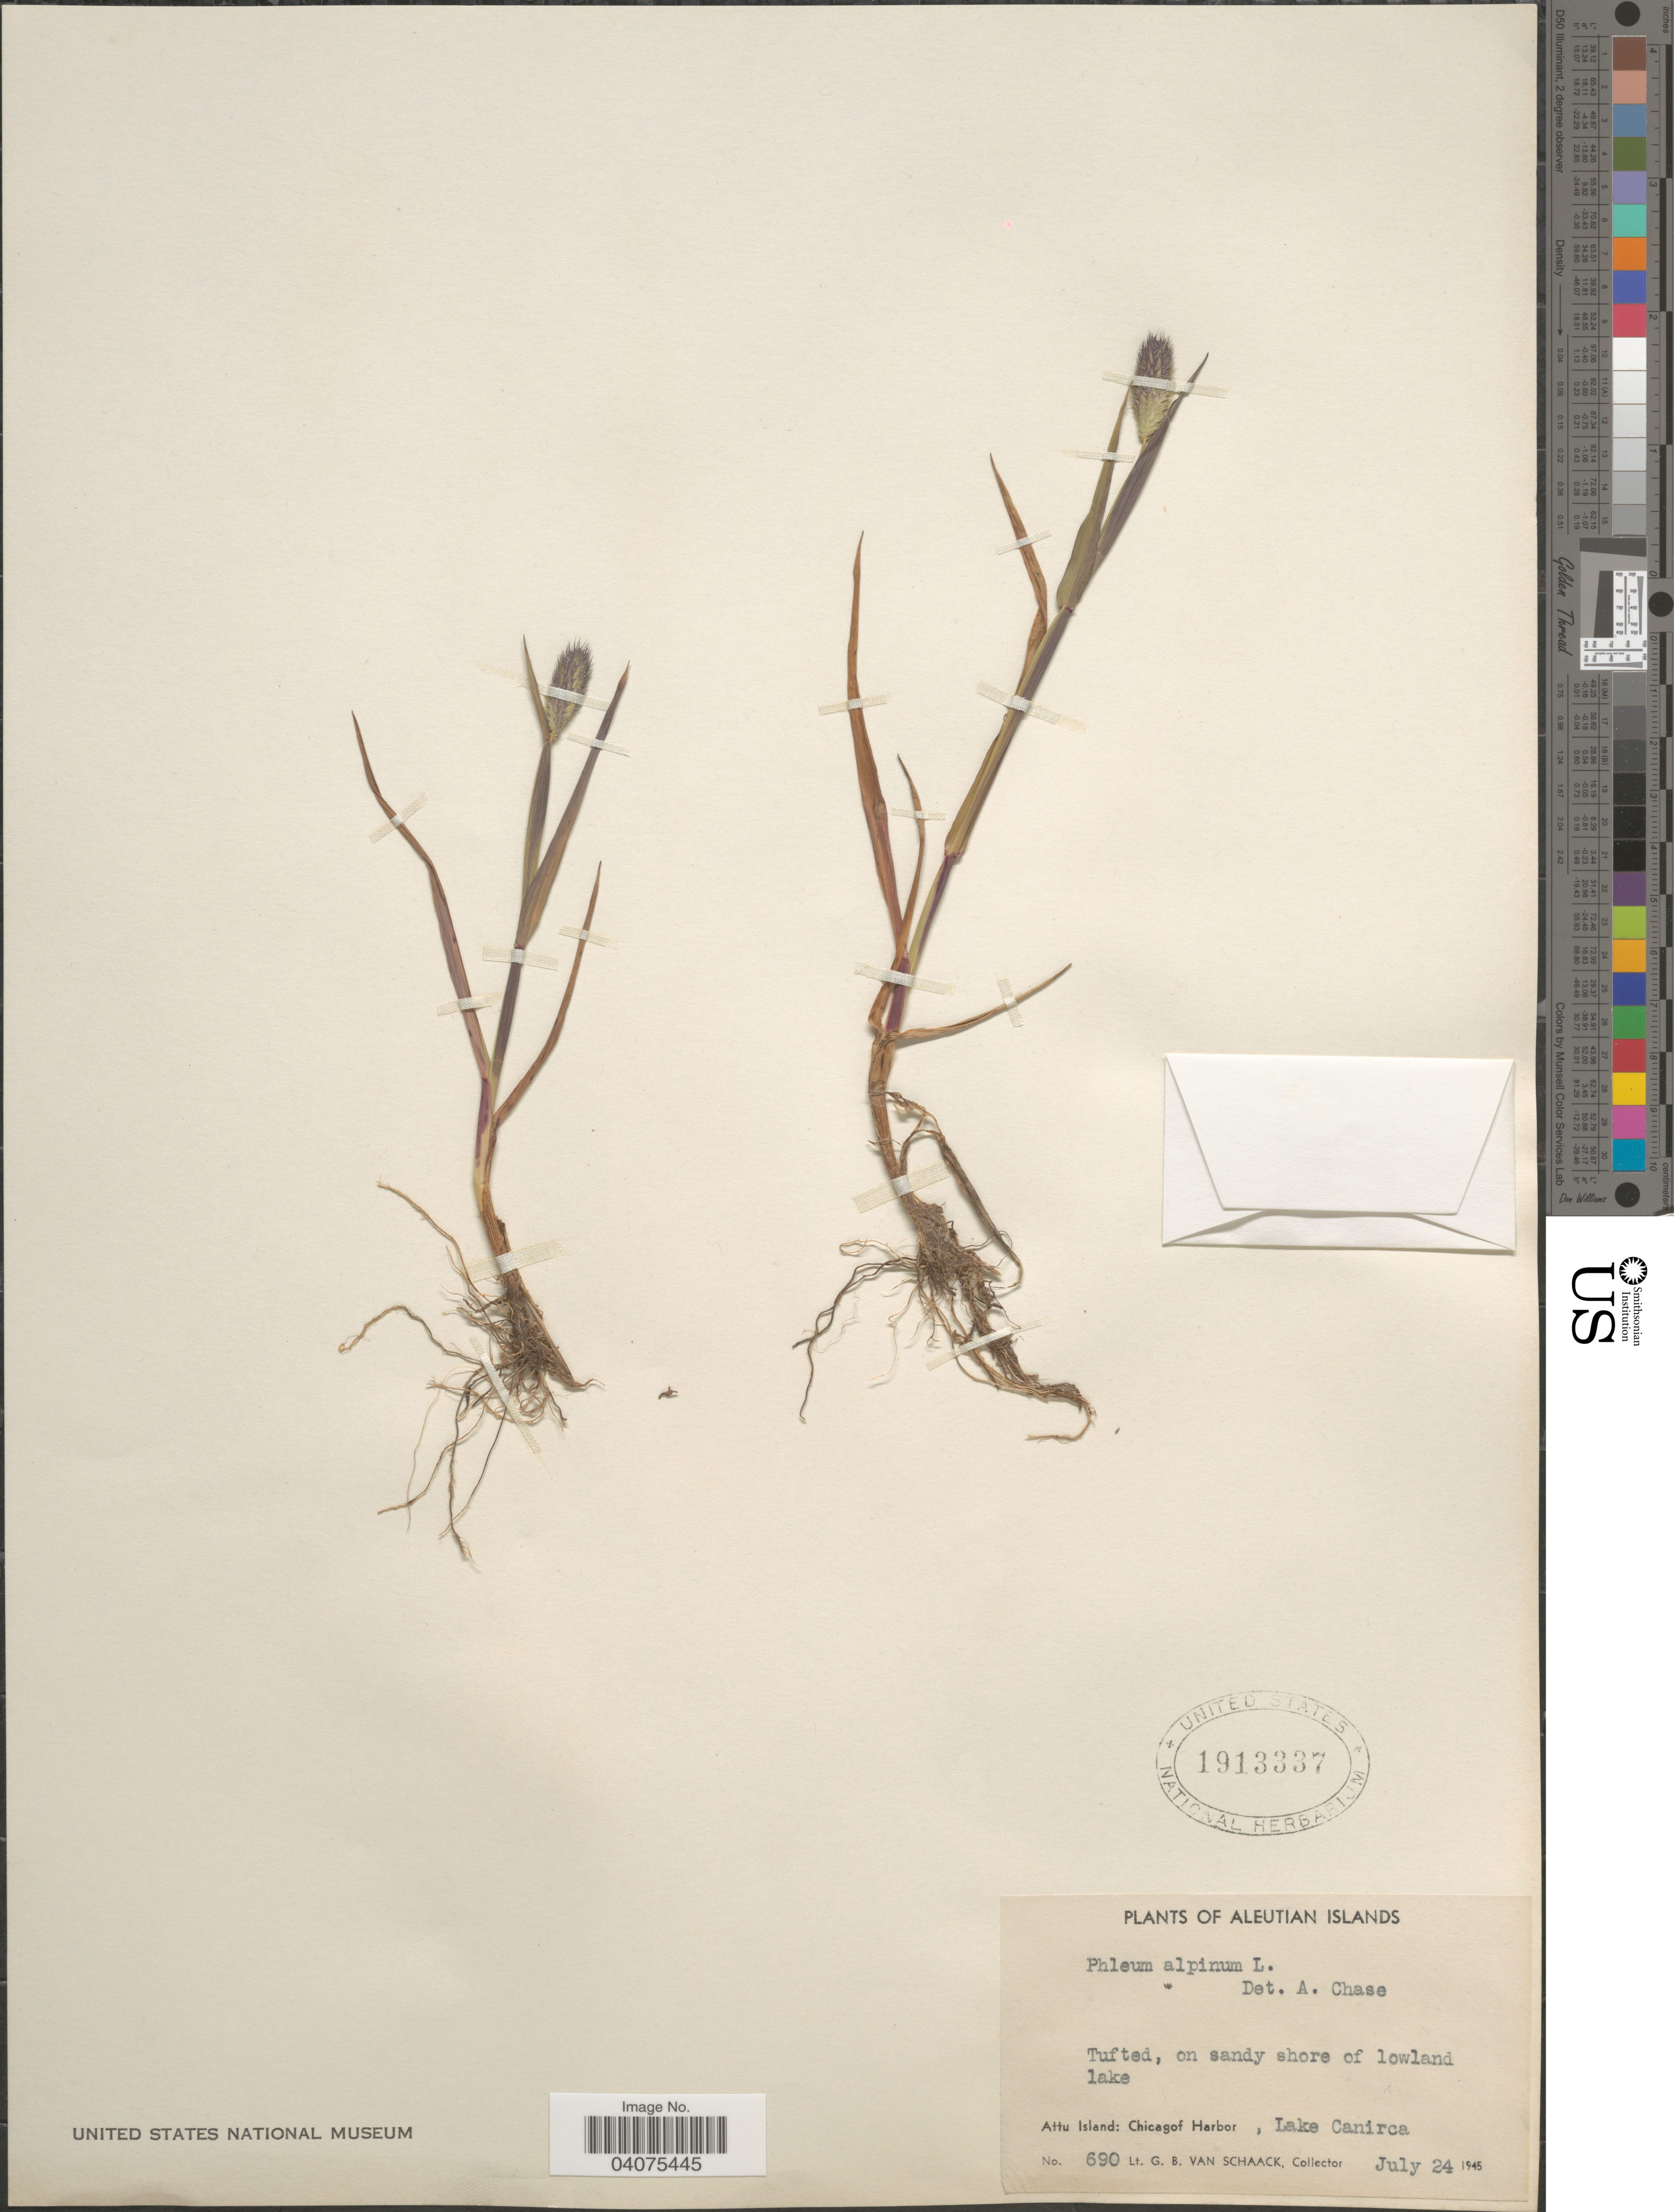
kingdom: Plantae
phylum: Tracheophyta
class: Liliopsida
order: Poales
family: Poaceae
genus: Phleum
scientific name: Phleum alpinum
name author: L.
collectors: G. Van Schaack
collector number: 690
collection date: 1945-07-24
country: United States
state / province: Alaska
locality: Aleutian Islands. On sandy shore of lowland lake. Attu Island: Chicagof Harbor, Lake Canirca.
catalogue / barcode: US 1913337